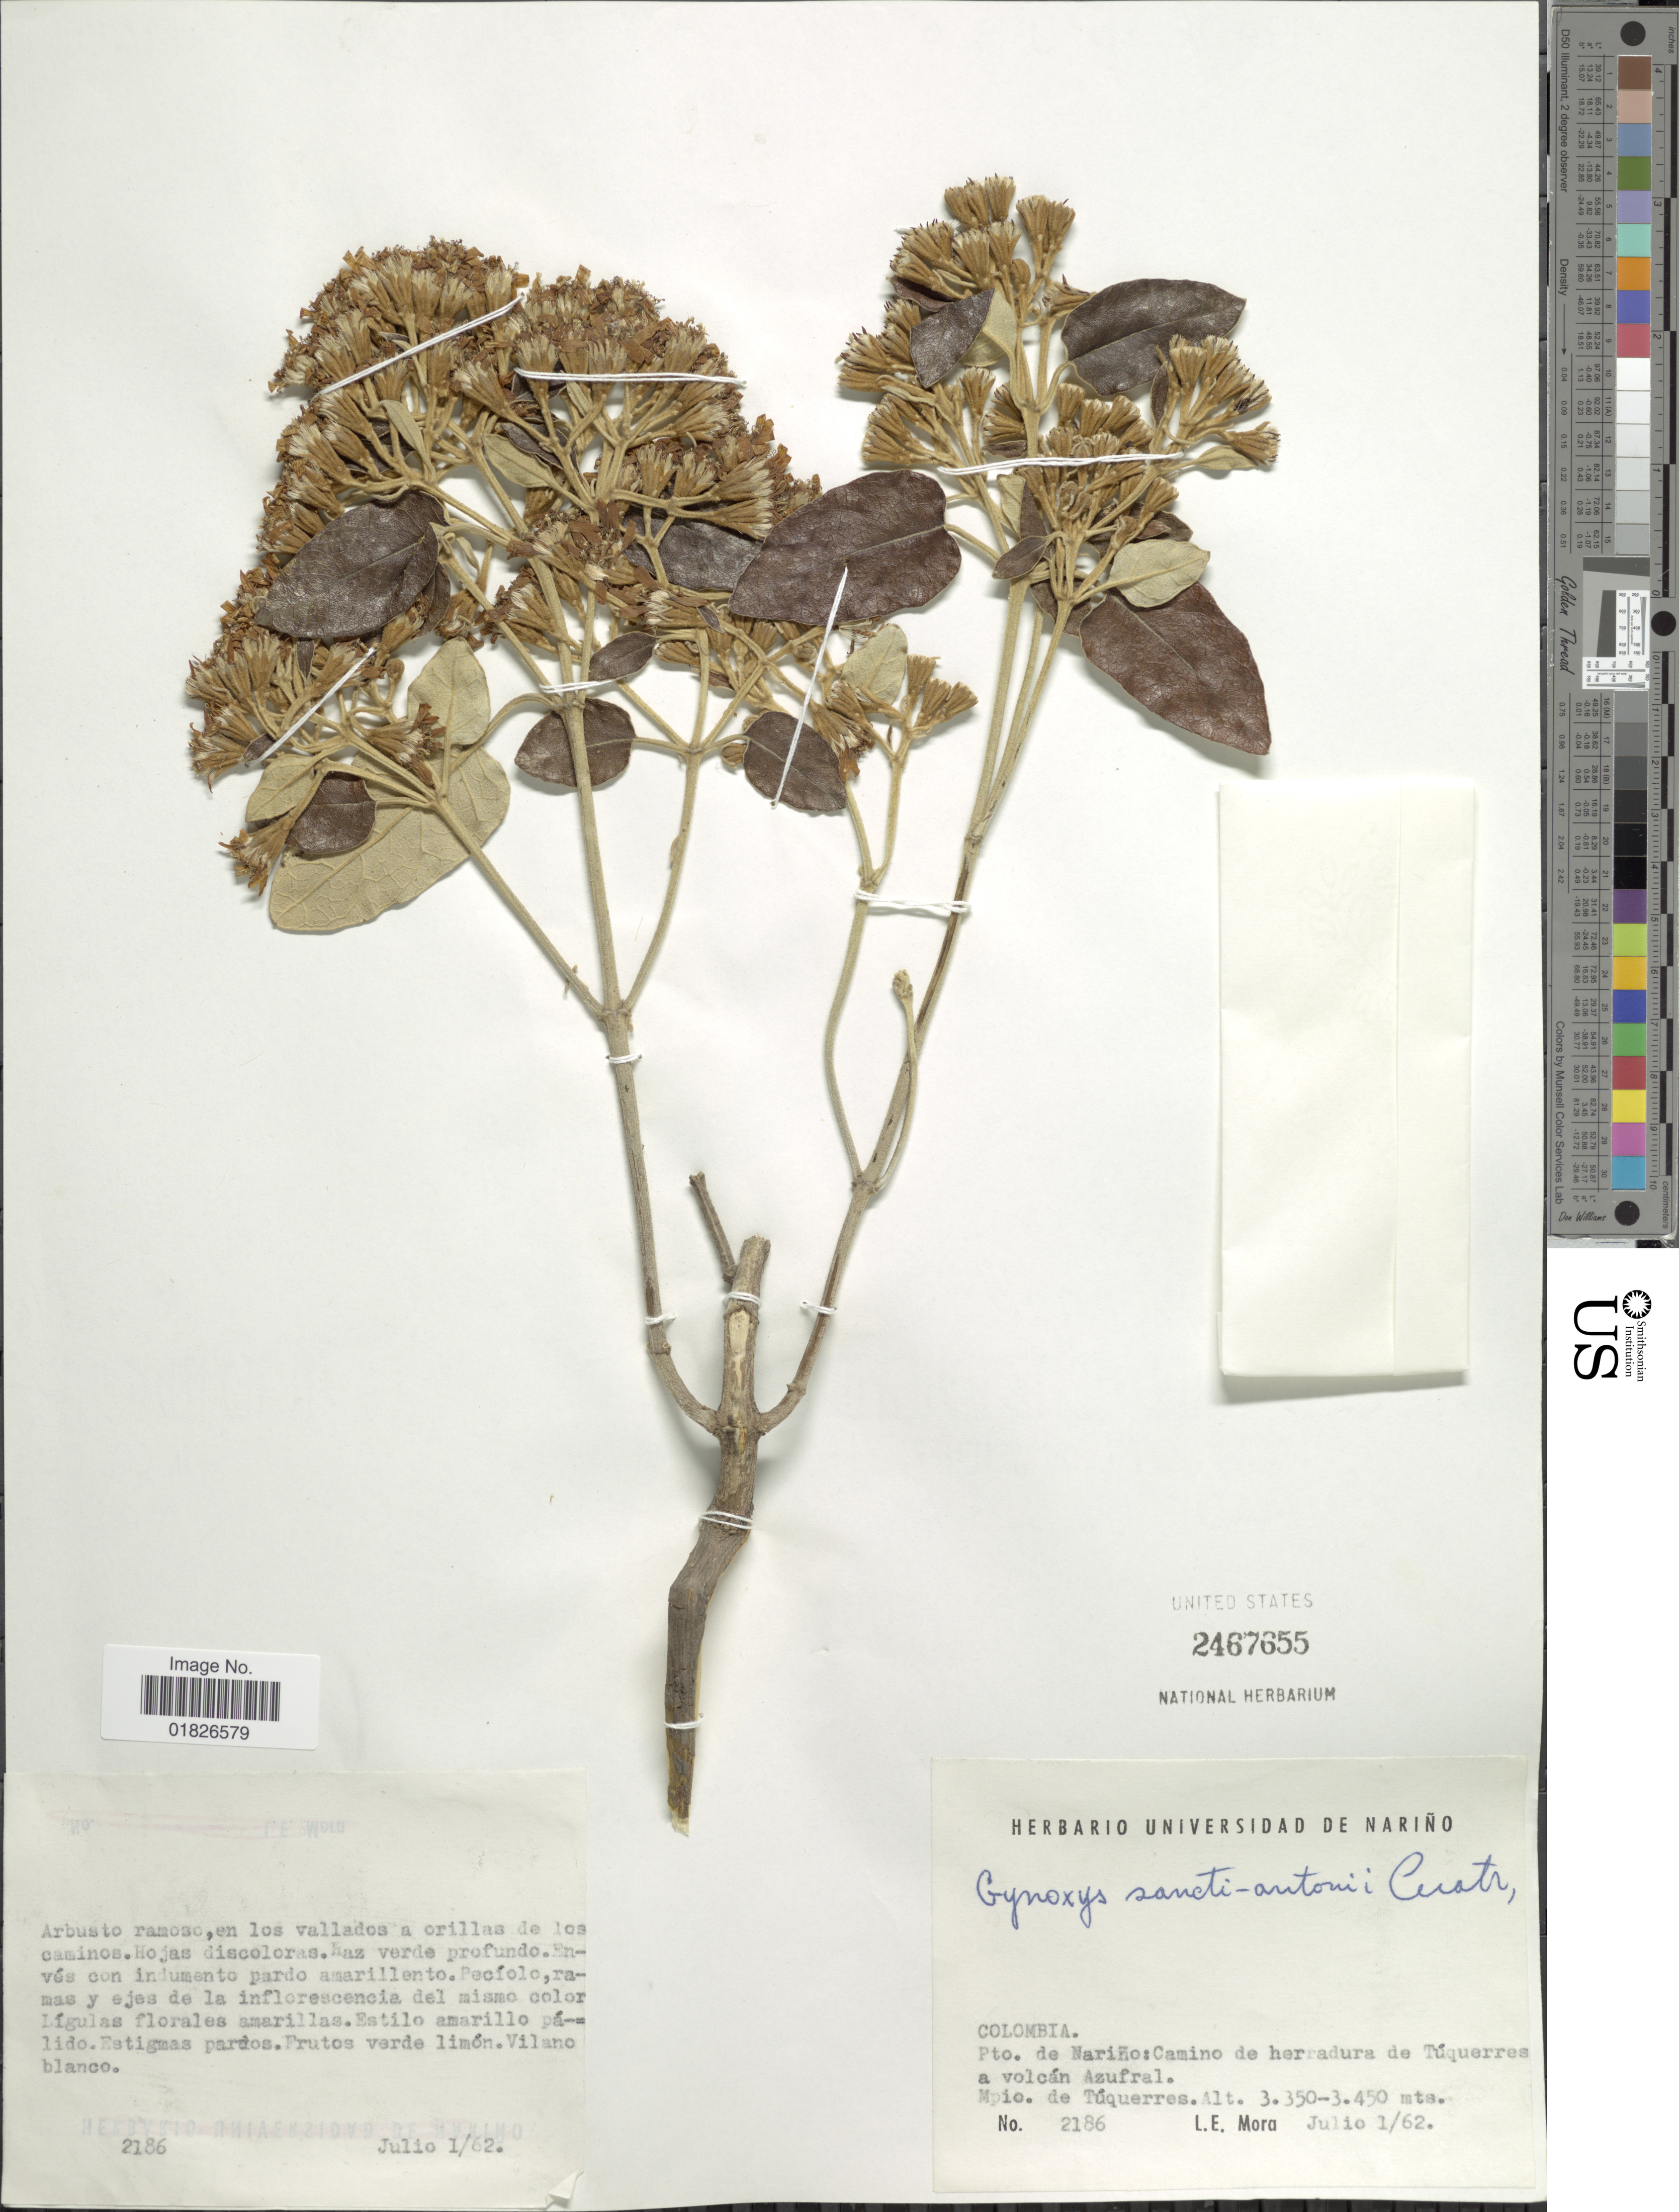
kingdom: Plantae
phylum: Tracheophyta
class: Magnoliopsida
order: Asterales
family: Asteraceae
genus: Gynoxys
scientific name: Gynoxys sancti-antonii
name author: Cuatrec.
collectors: L. Mora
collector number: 2186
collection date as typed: Transcribed d/m/y: 1/7/62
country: Colombia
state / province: Nariño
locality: Camino de herradura de Tuquerres a volcan Azufral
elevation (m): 3350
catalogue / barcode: US 2467655